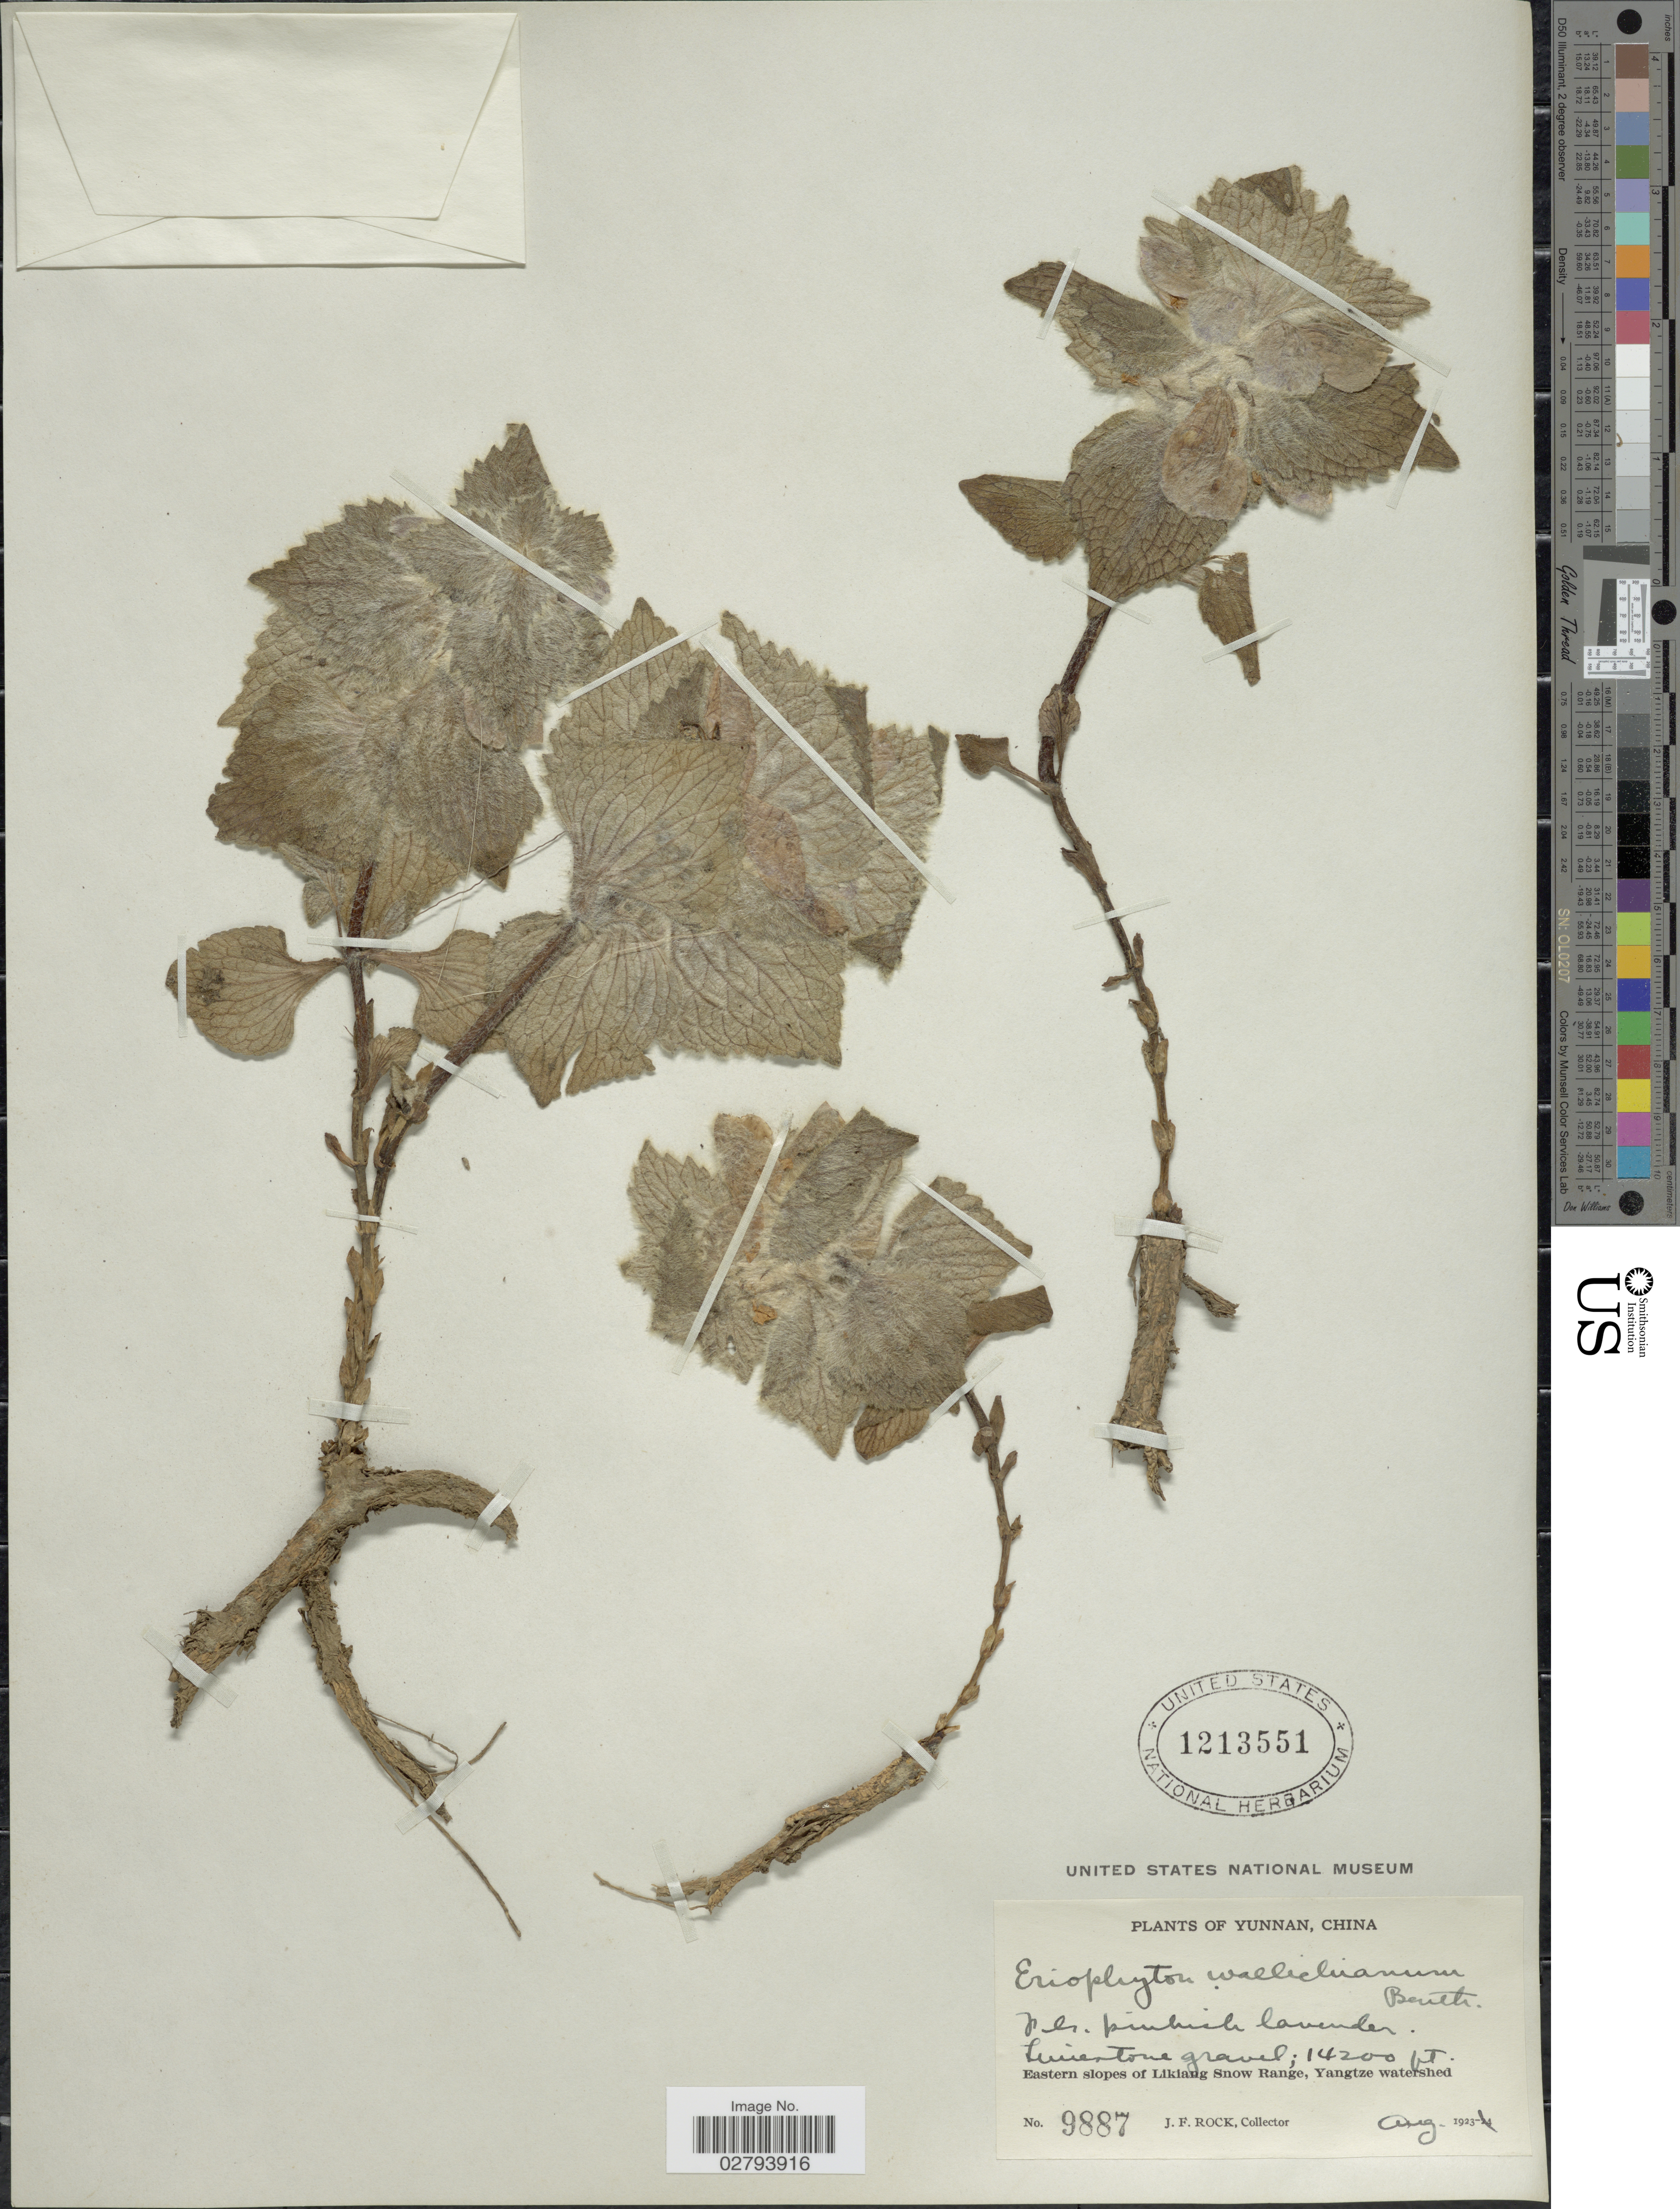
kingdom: Plantae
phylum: Tracheophyta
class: Magnoliopsida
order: Lamiales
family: Lamiaceae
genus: Eriophyton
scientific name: Eriophyton wallichianum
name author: Hook. f.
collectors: J. Rock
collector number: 9887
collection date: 1923-08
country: China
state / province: Yunnan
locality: Eastern slopes of Likiang Snow Range, Yangtze watershed.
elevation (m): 4328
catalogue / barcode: US 1213551